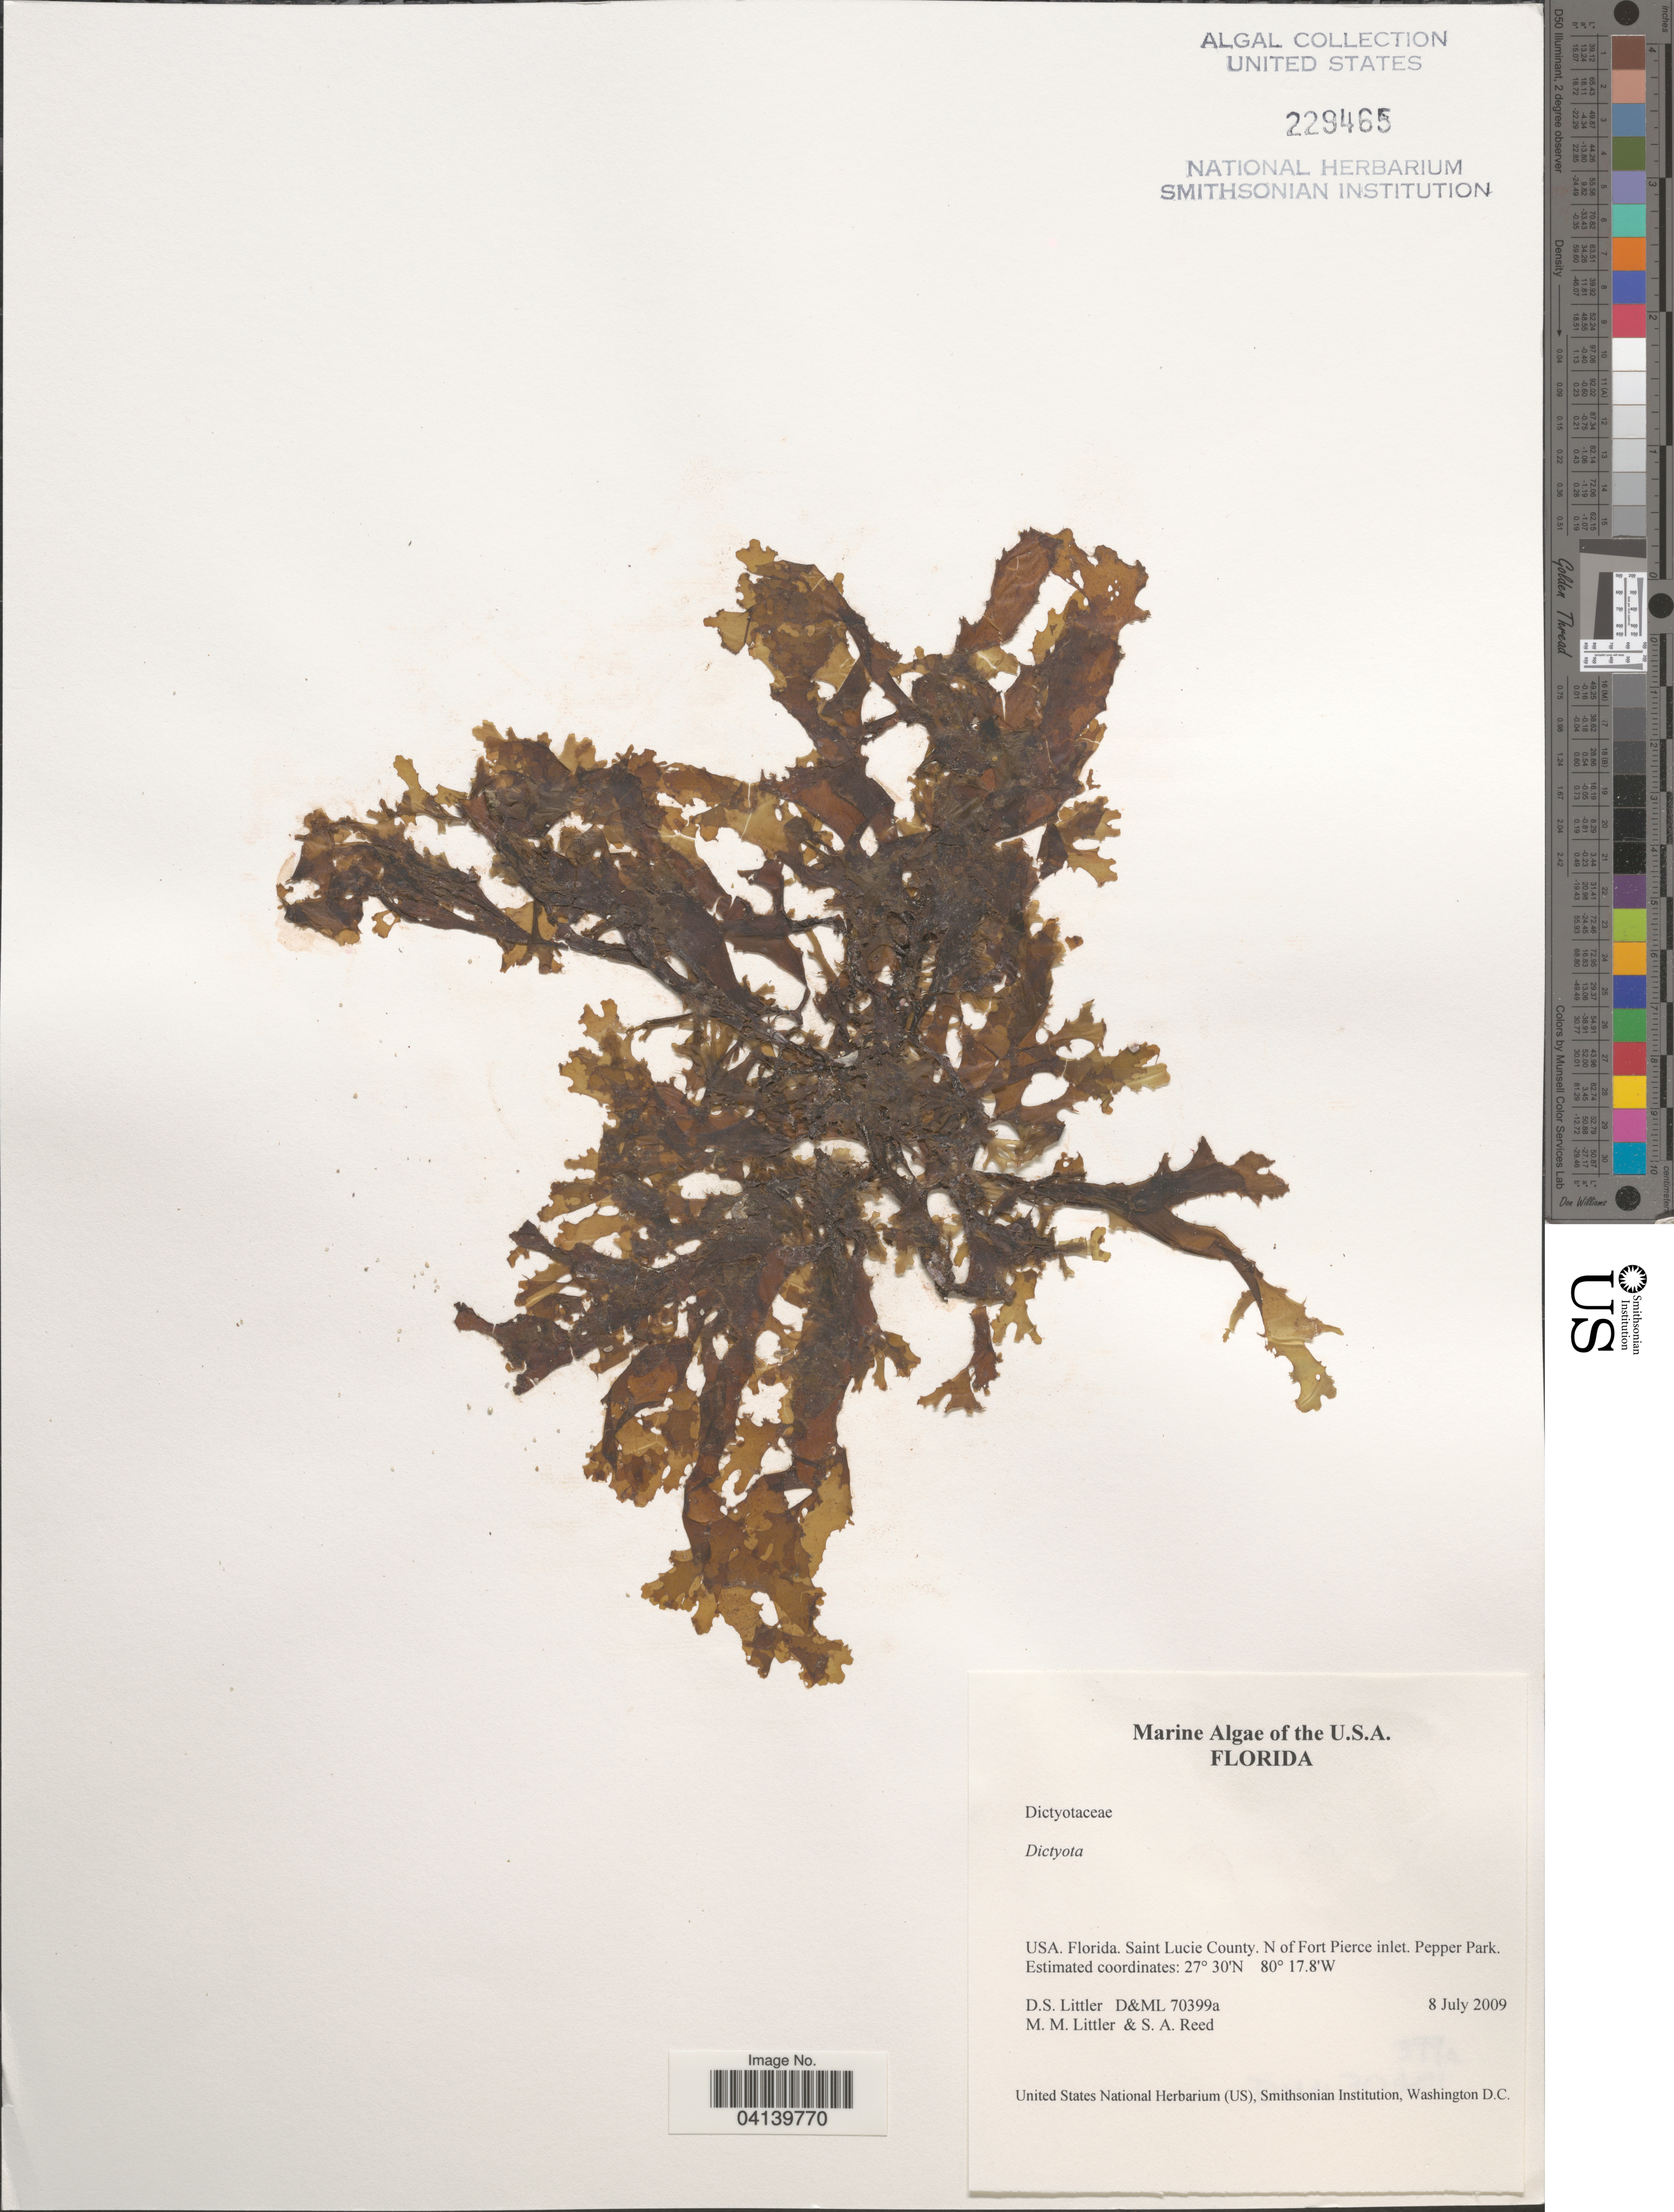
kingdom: Chromista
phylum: Ochrophyta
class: Phaeophyceae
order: Dictyotales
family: Dictyotaceae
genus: Dictyota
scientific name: Dictyota sp.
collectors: D. S. Littler & S. Reed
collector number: D&ML 70399a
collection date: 2009-07-08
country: United States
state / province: Florida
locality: Saint Lucie County. N of Fort Pierce inlet. Pepper Park.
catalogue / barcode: US 229465